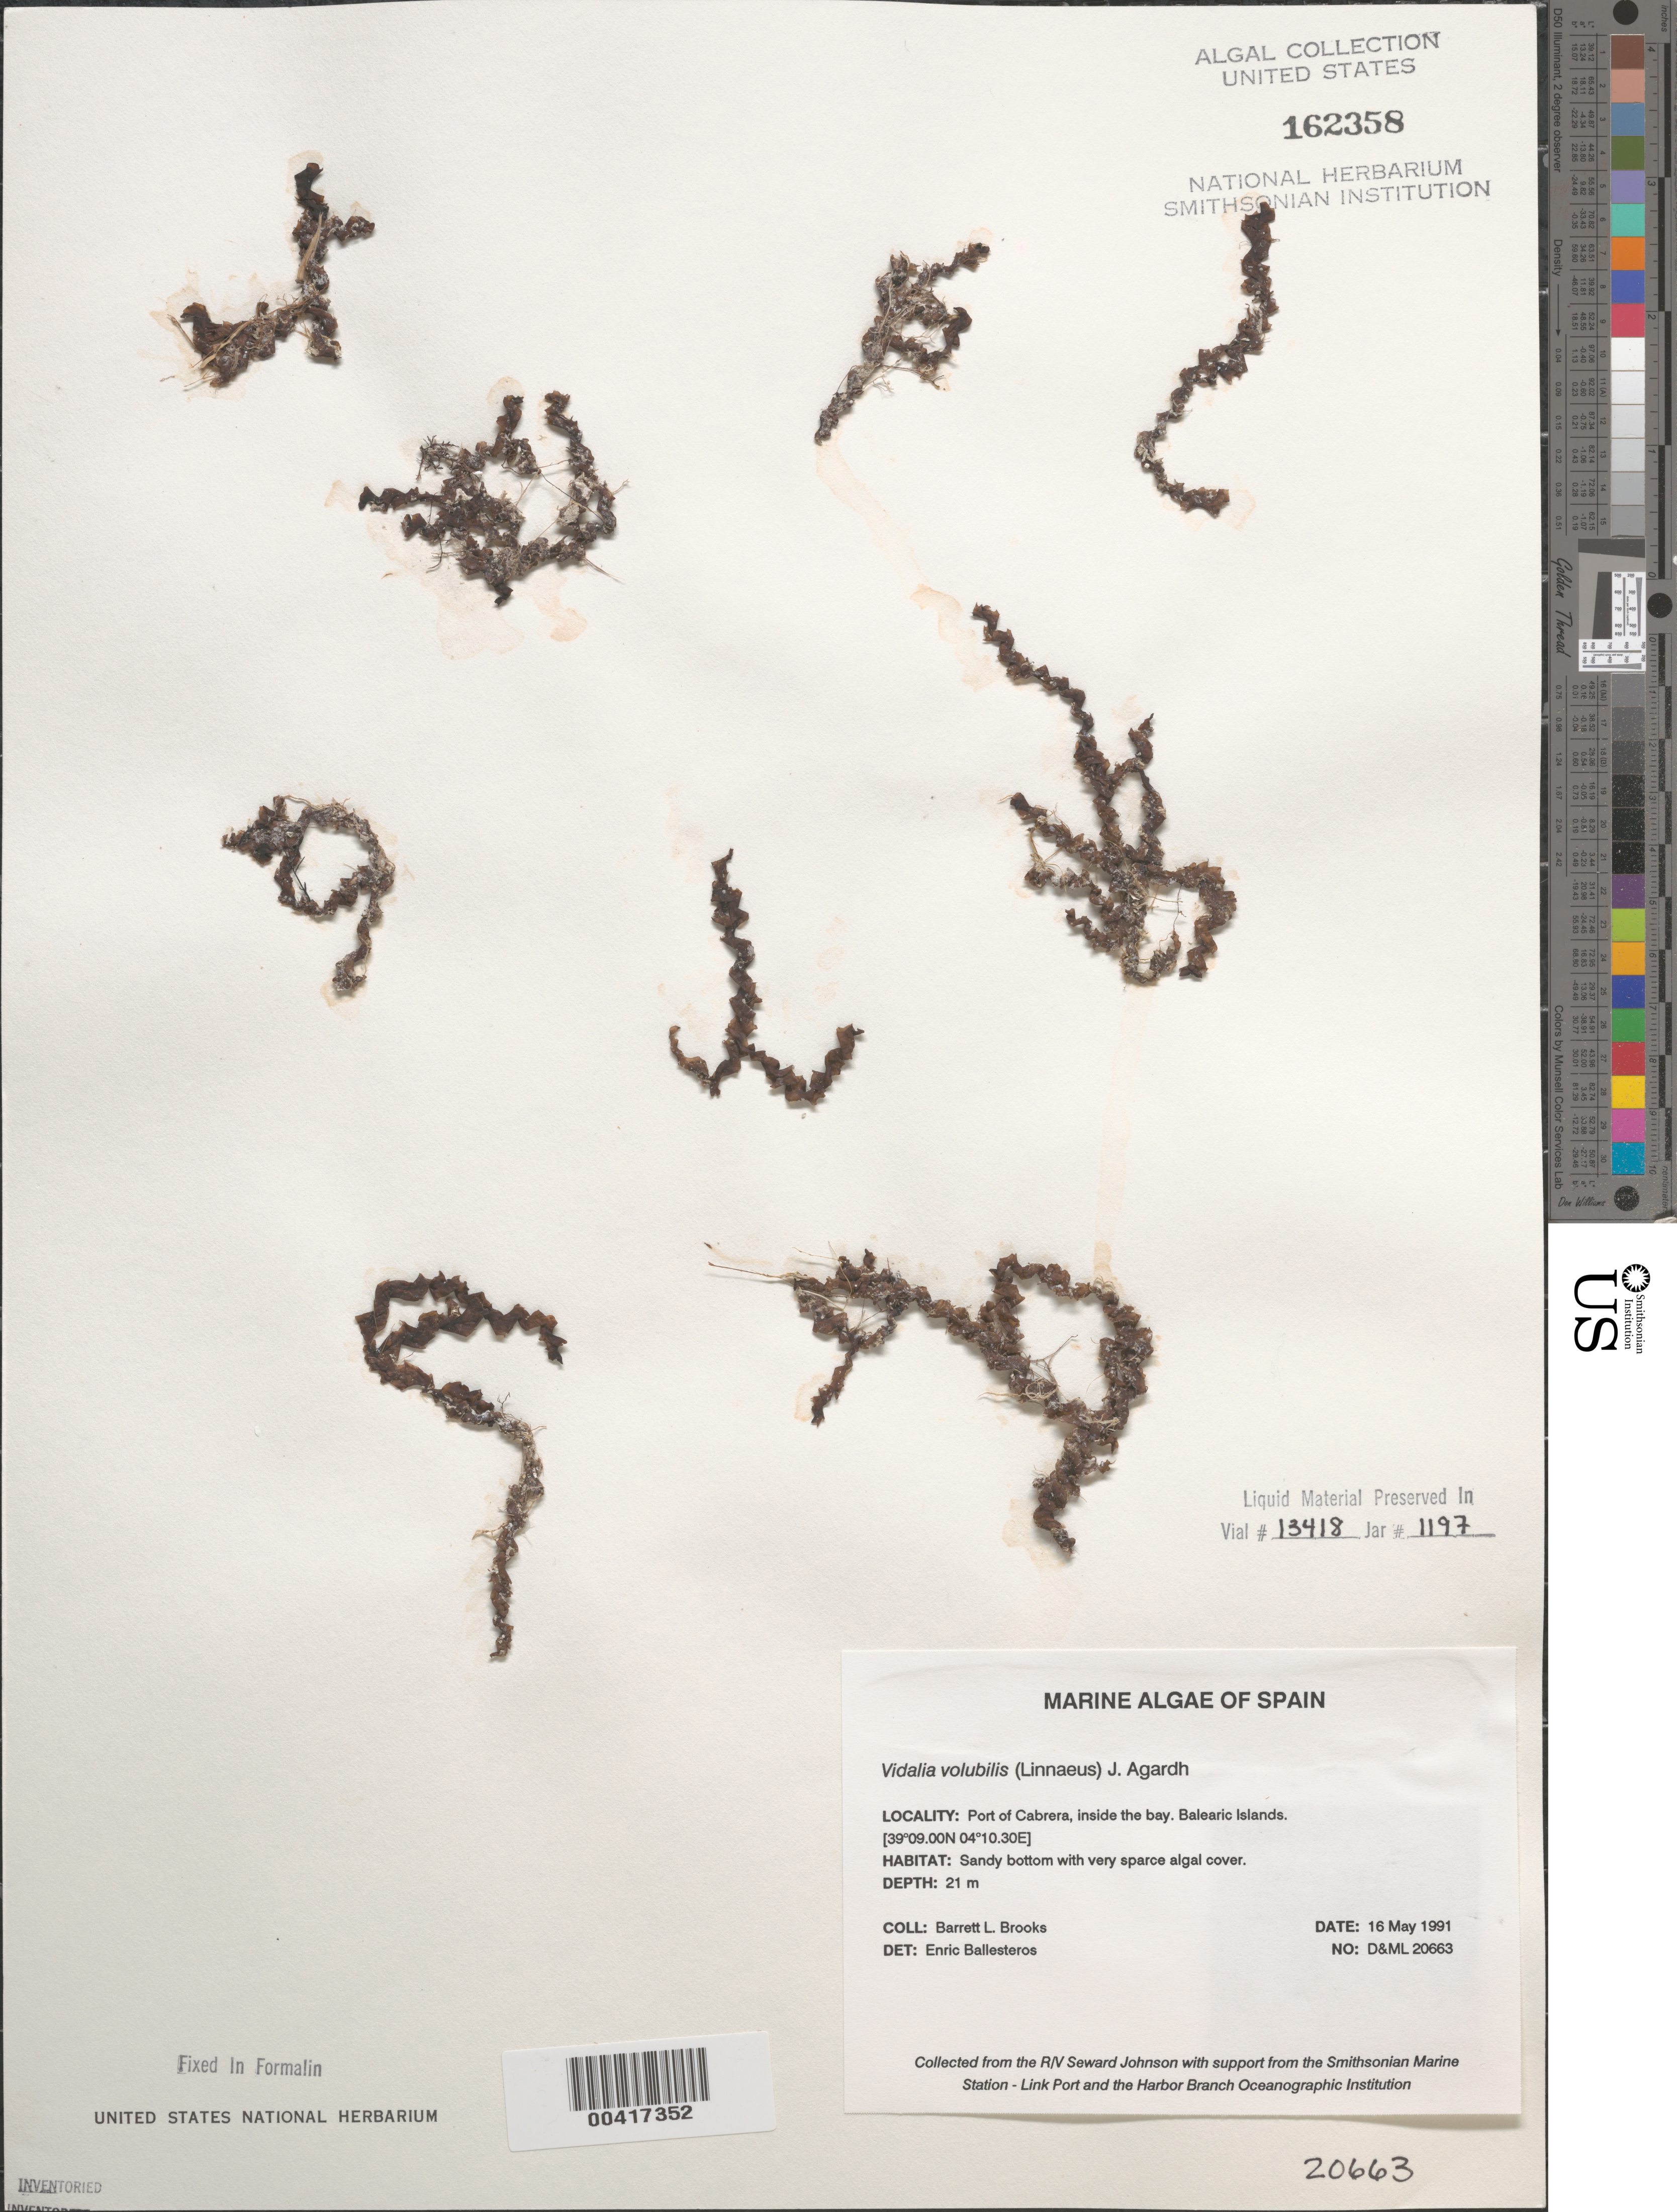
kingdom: Plantae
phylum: Rhodophyta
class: Florideophyceae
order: Ceramiales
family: Rhodomelaceae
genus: Osmundaria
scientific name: Osmundaria volubilis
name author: (L.) R.E. Norris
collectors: B. Brooks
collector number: D&ML 20663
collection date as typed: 16 May 1991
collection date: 1991-05-16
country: Spain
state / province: Islas Baleares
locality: Port of cabrera, balearic islands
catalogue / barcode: US 162358